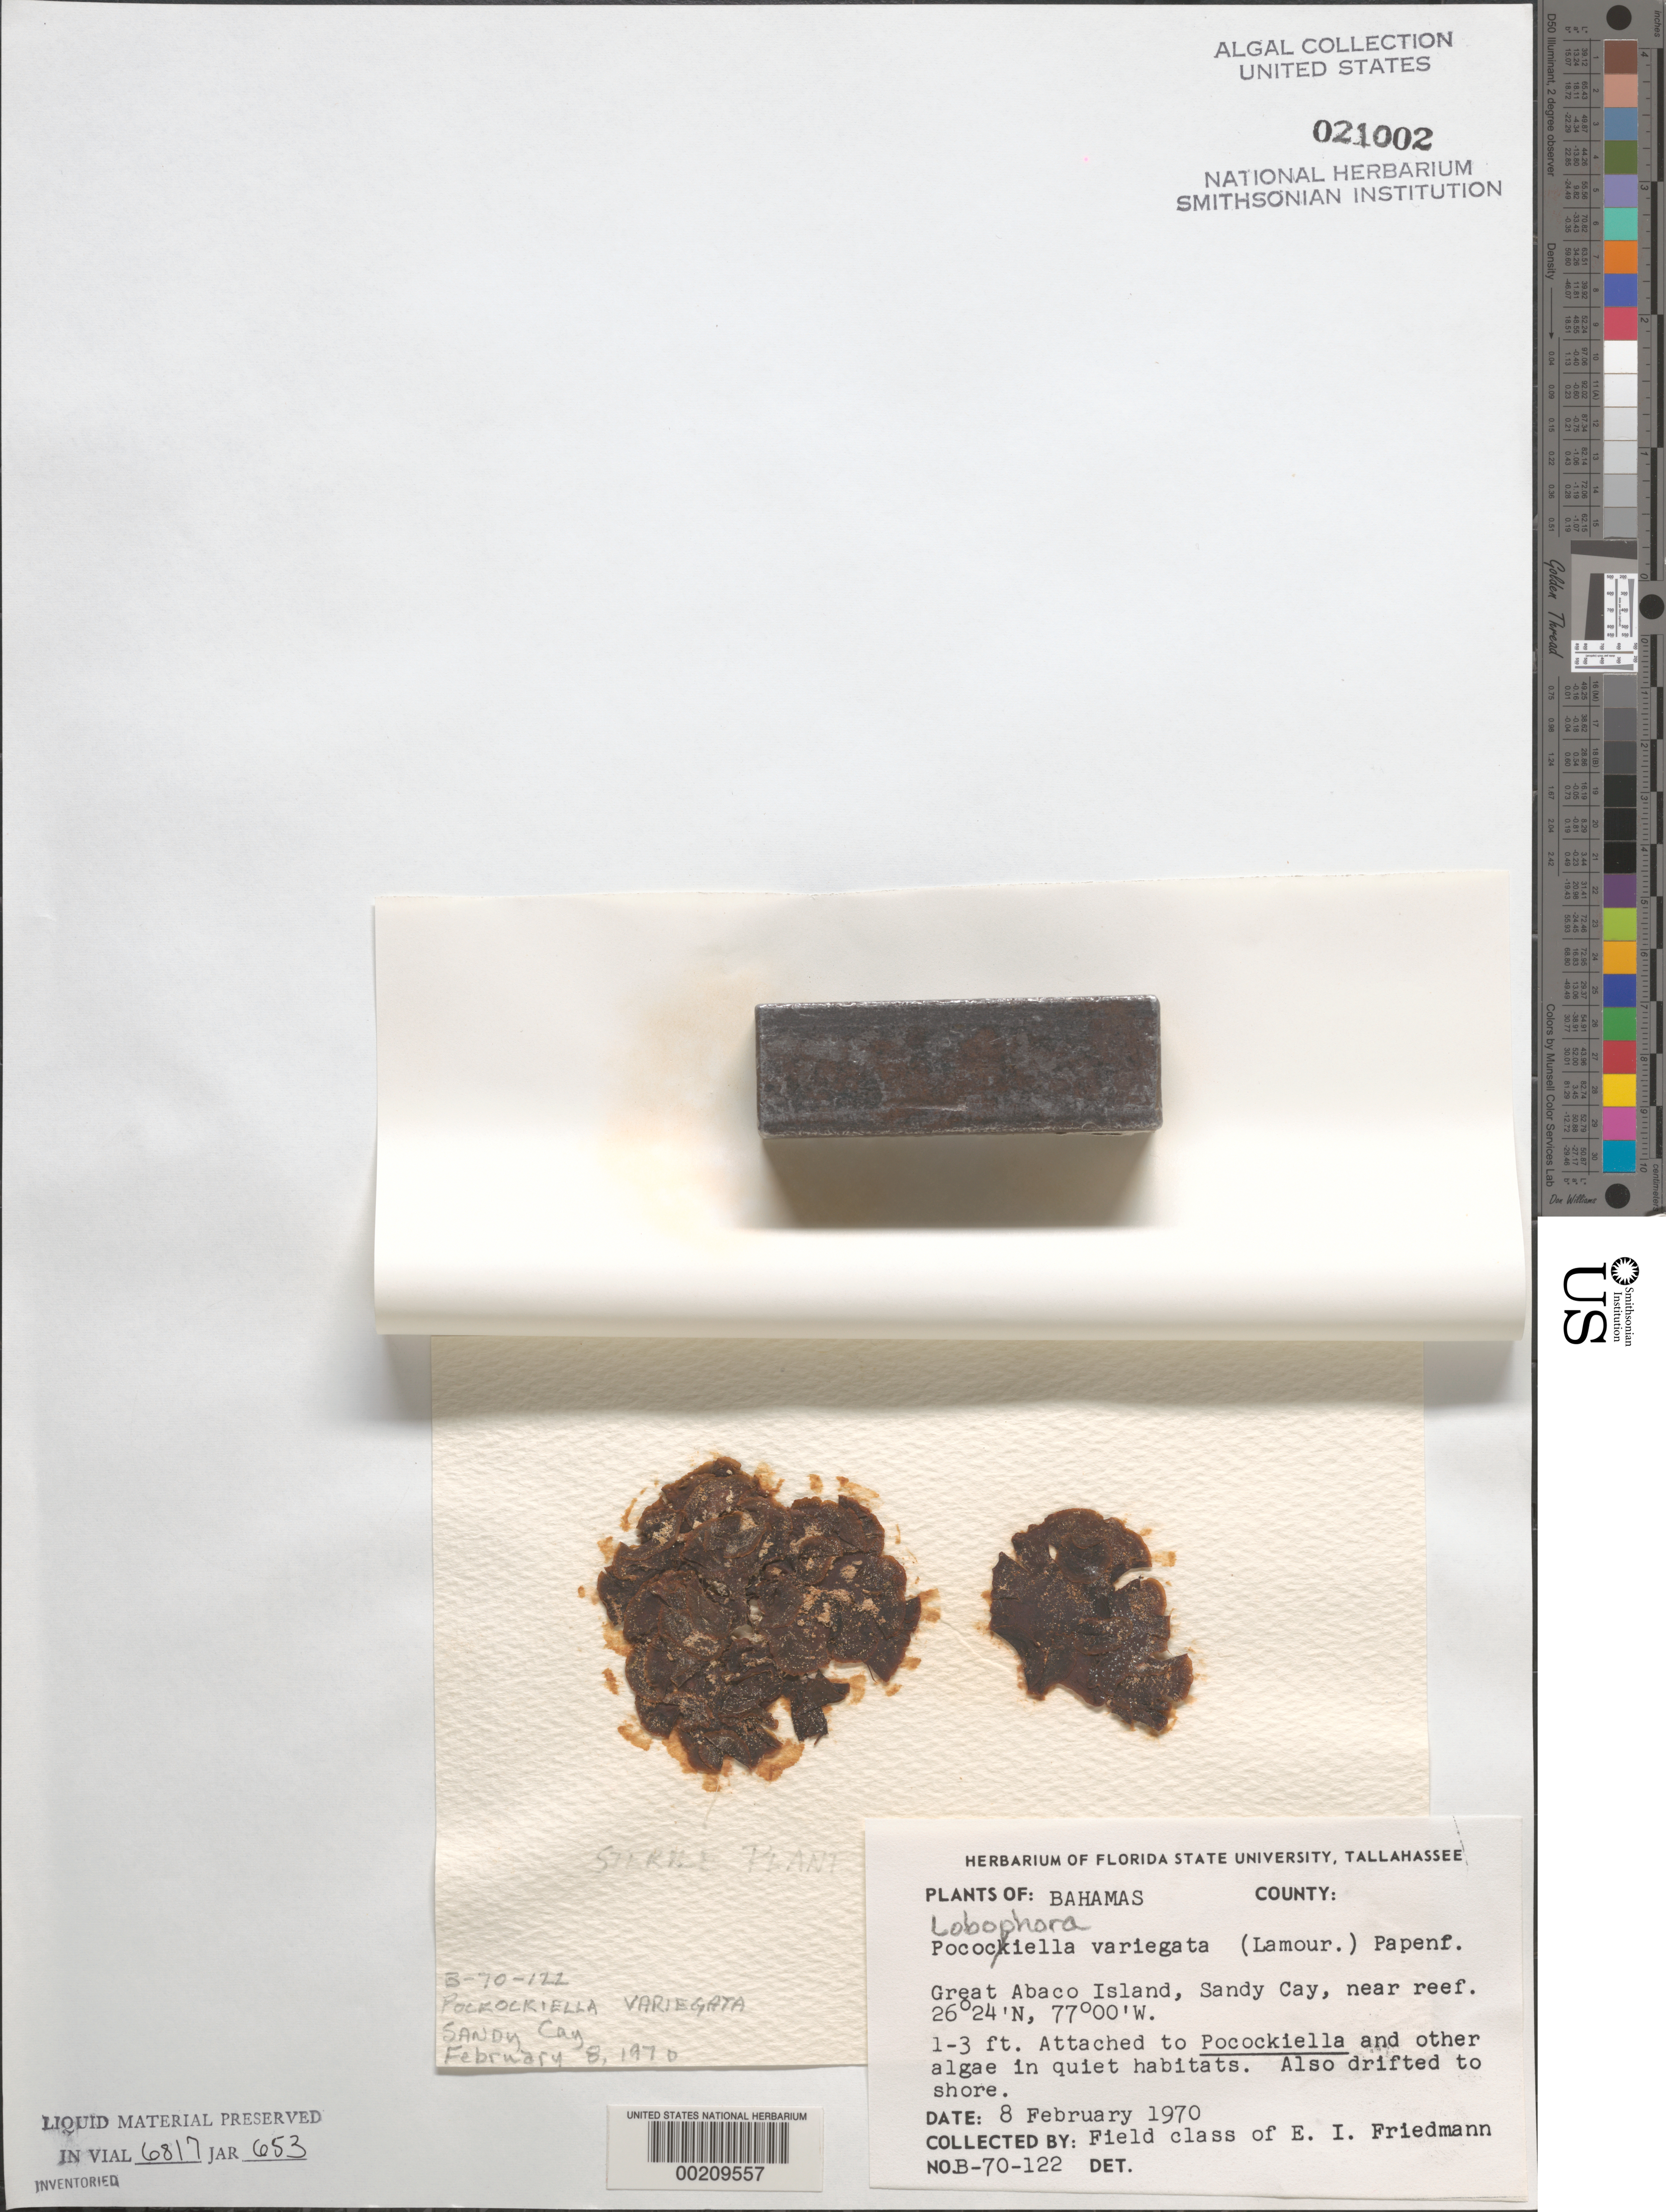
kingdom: Chromista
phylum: Ochrophyta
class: Phaeophyceae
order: Dictyotales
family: Dictyotaceae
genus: Lobophora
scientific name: Lobophora variegata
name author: (J.V.Lamouroux) Womersley & E.C. Oliveira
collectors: E. Friedmann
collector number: B-70-122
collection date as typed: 08 Feb 1970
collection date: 1970-02-08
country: Bahamas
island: Great Abaco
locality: Sandy Cay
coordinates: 26 24" N, 77 00" W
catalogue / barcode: US 21002